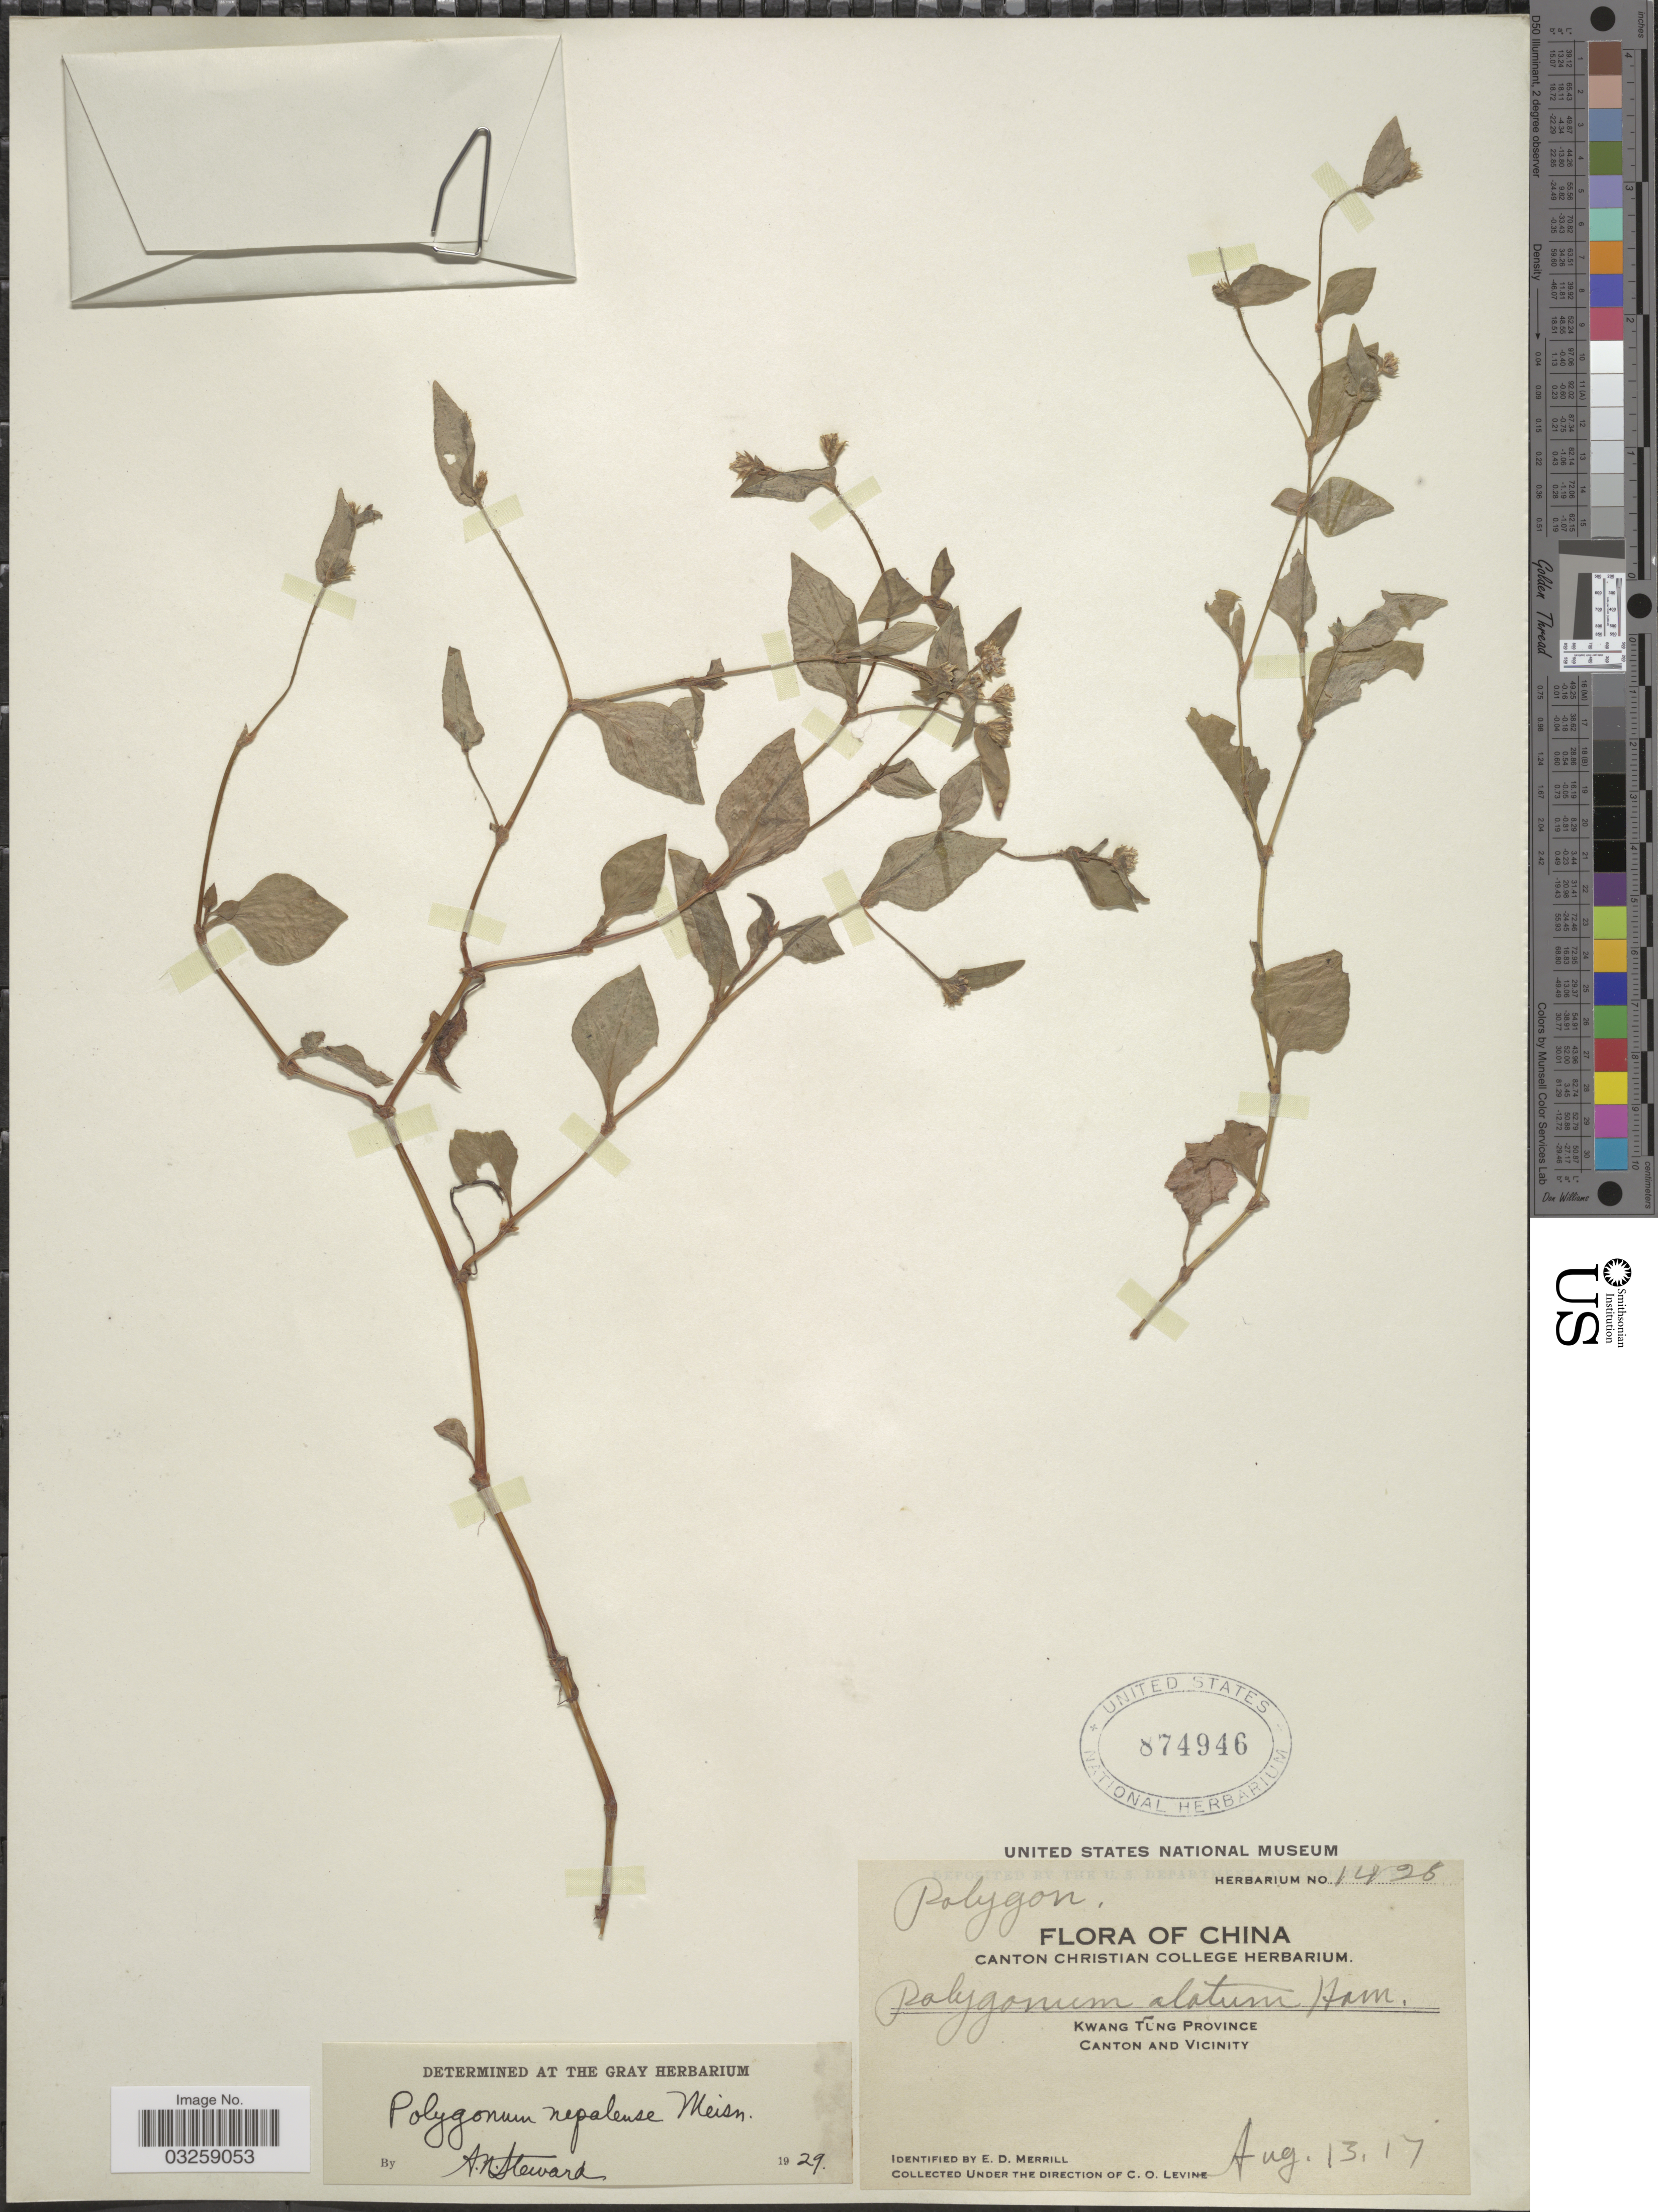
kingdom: Plantae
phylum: Tracheophyta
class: Magnoliopsida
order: Caryophyllales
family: Polygonaceae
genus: Polygonum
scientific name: Polygonum nepalense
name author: Meisn.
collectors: C. O. Levine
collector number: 1425*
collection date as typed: Transcribed d/m/y: 13/8/17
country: China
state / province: Guangdong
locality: Kwang Tung Province. Canton and vicinity.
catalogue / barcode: US 874946